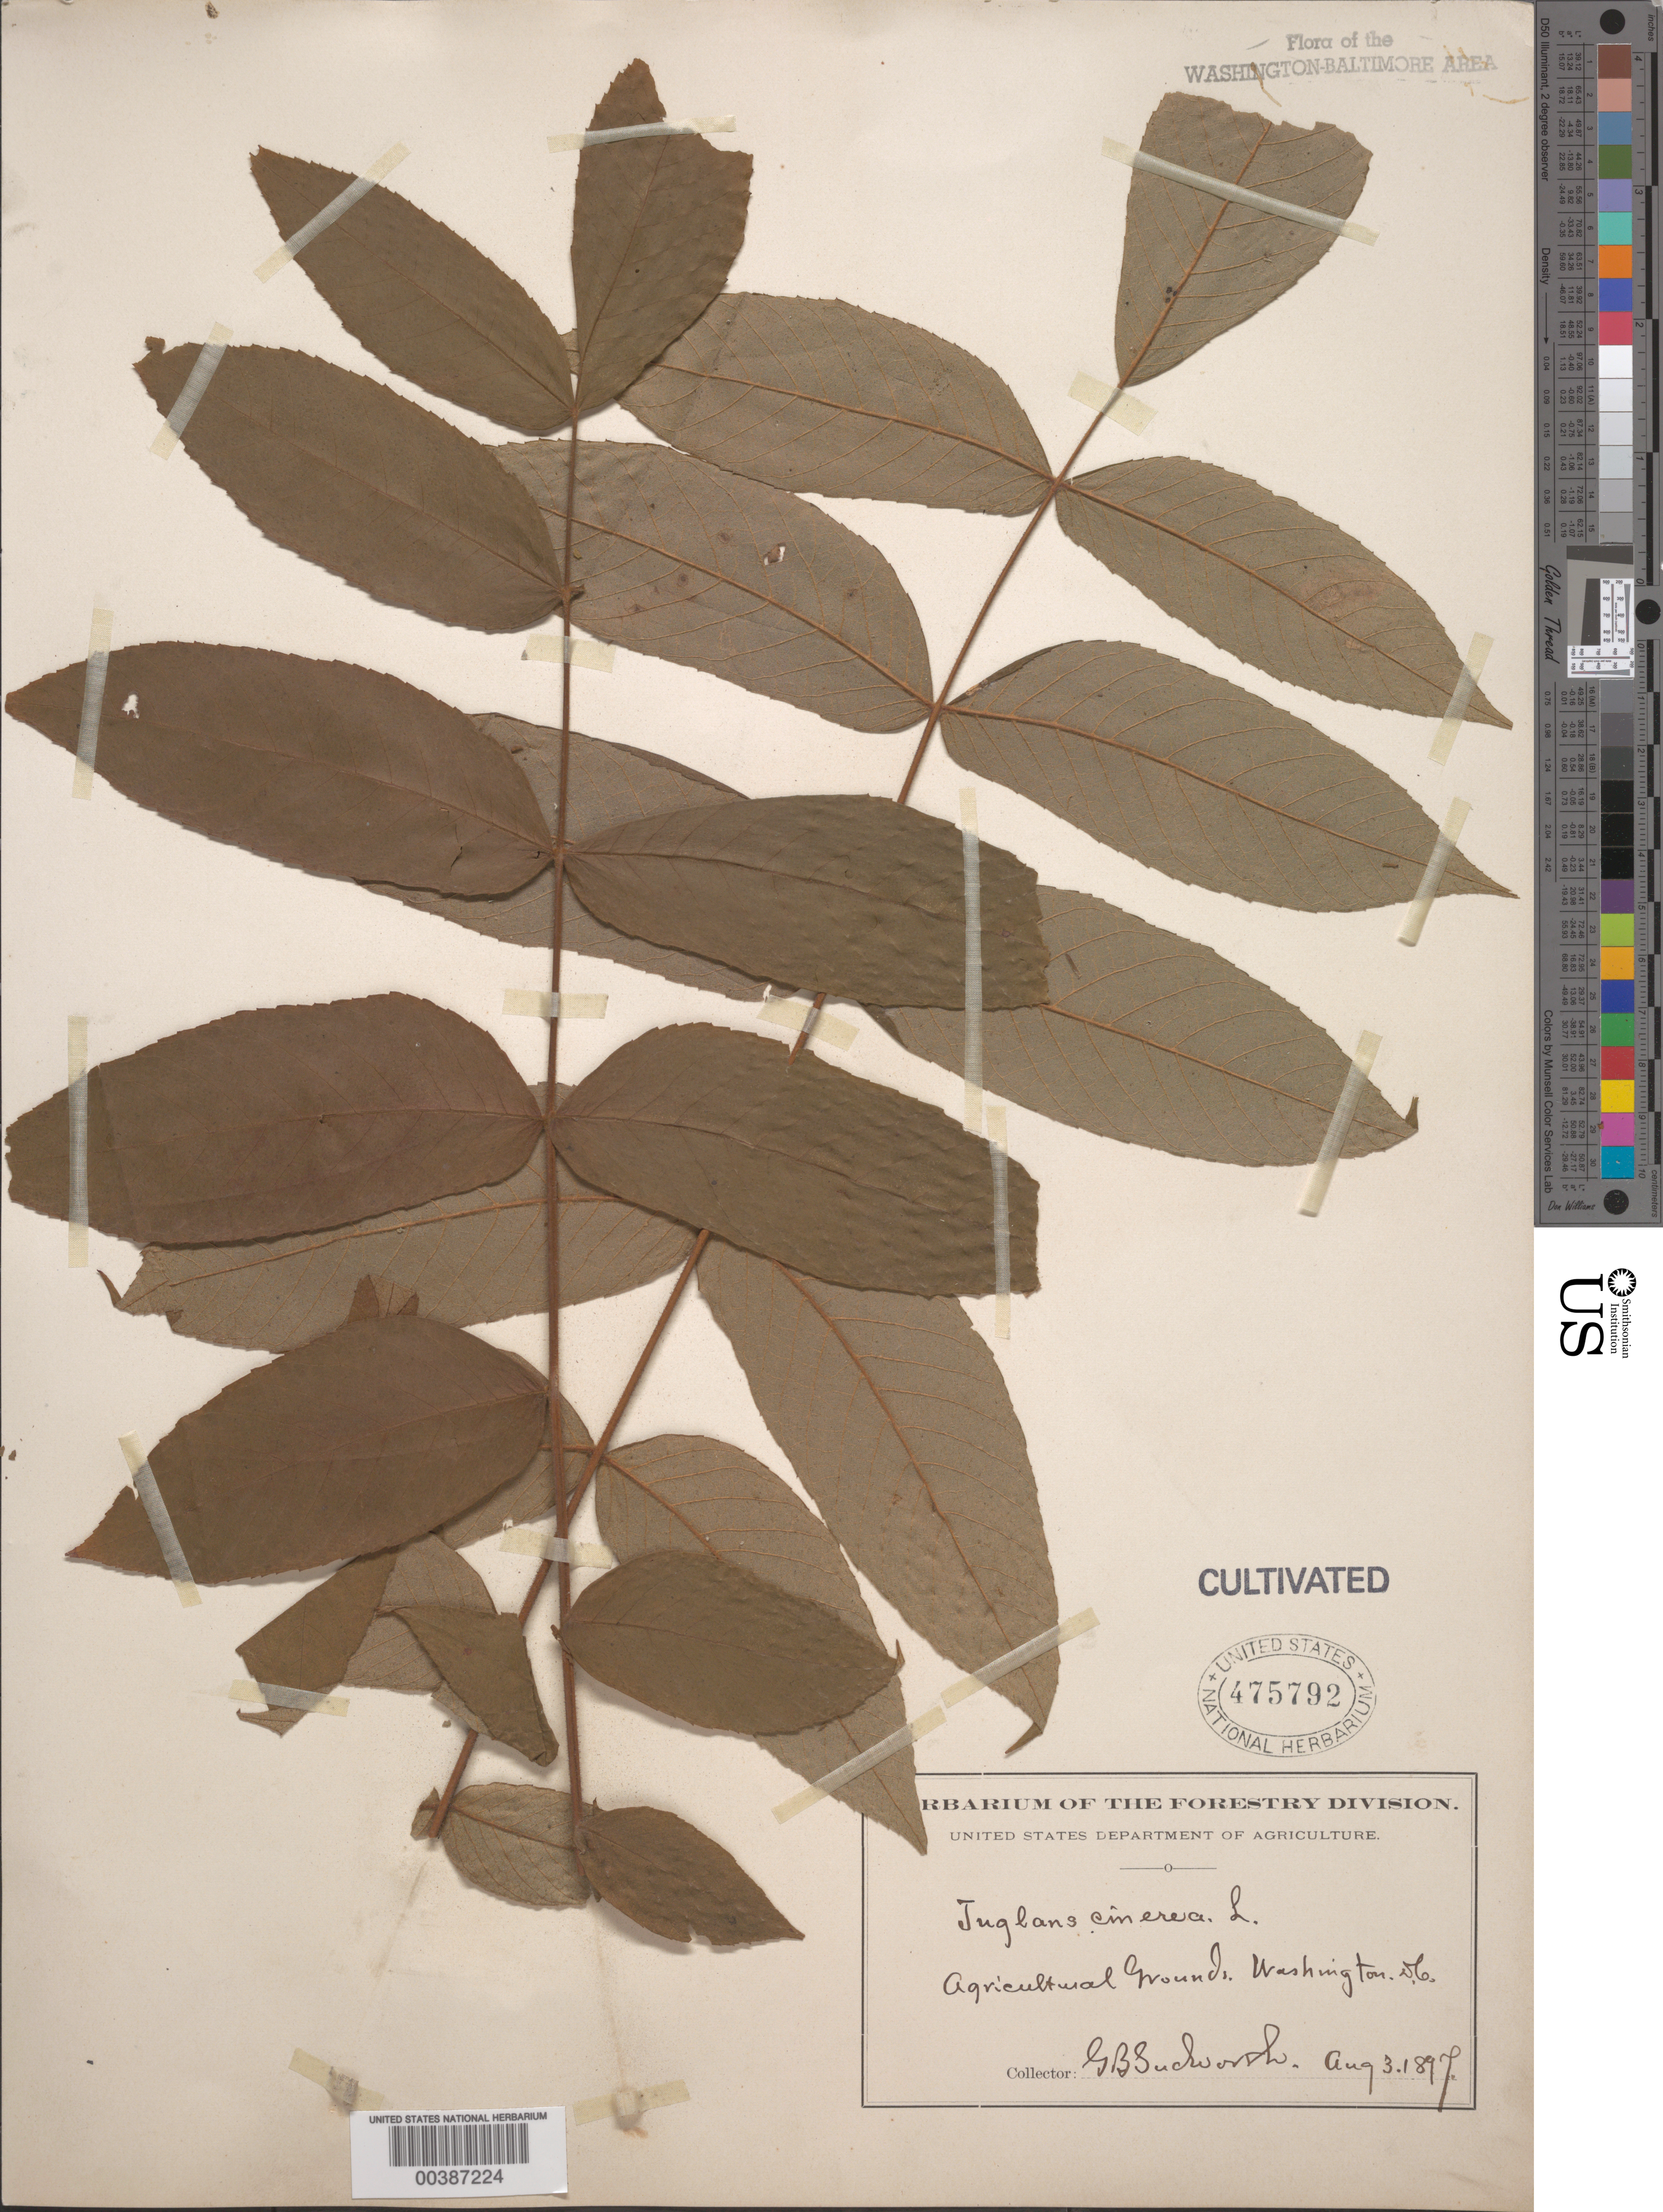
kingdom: Plantae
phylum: Tracheophyta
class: Magnoliopsida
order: Fagales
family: Juglandaceae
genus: Juglans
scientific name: Juglans cinerea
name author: L.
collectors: G. B. Sudworth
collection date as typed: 03 Aug 1897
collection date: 1897-08-03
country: United States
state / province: District of Columbia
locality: Agriculture grounds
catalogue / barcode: US 475792